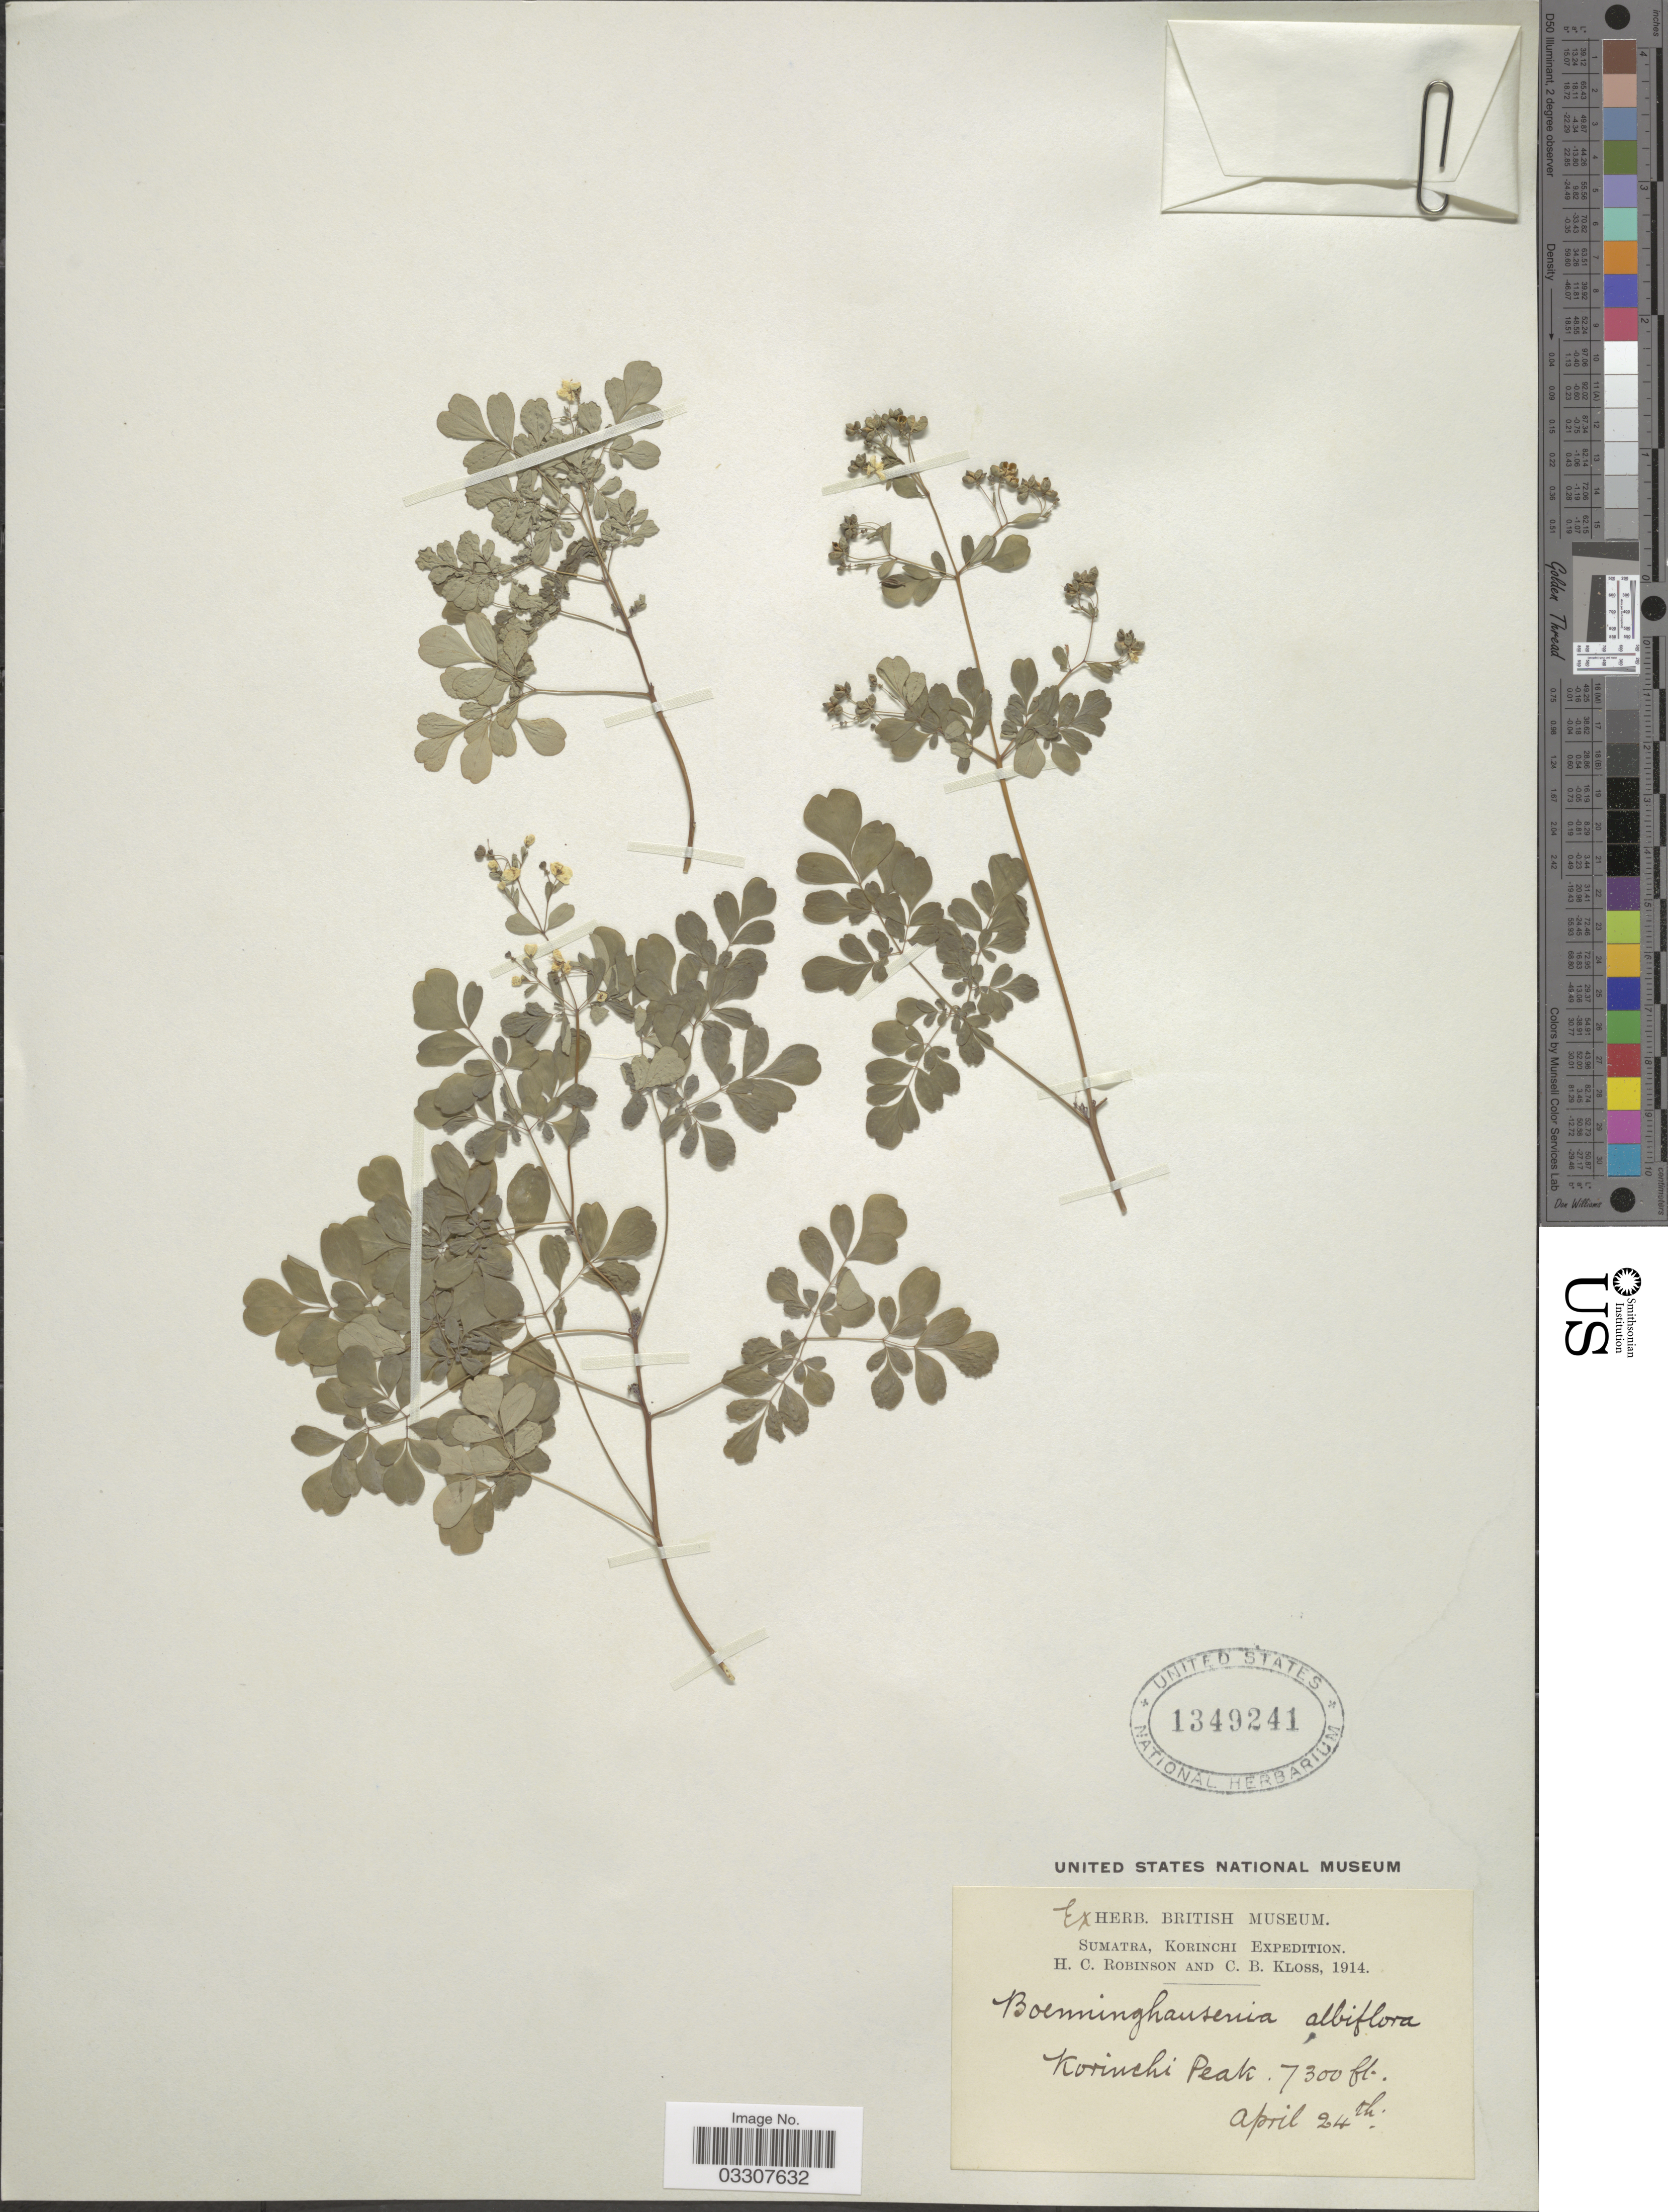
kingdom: Plantae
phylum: Tracheophyta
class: Magnoliopsida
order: Sapindales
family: Rutaceae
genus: Boenninghausenia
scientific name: Boenninghausenia albiflora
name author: (Hook.) Meisn.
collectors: H. C. Robinson & C. Kloss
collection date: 1914-04-24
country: Indonesia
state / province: Sumatra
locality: Korinchi Peak.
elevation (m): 2225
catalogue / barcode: US 1349241